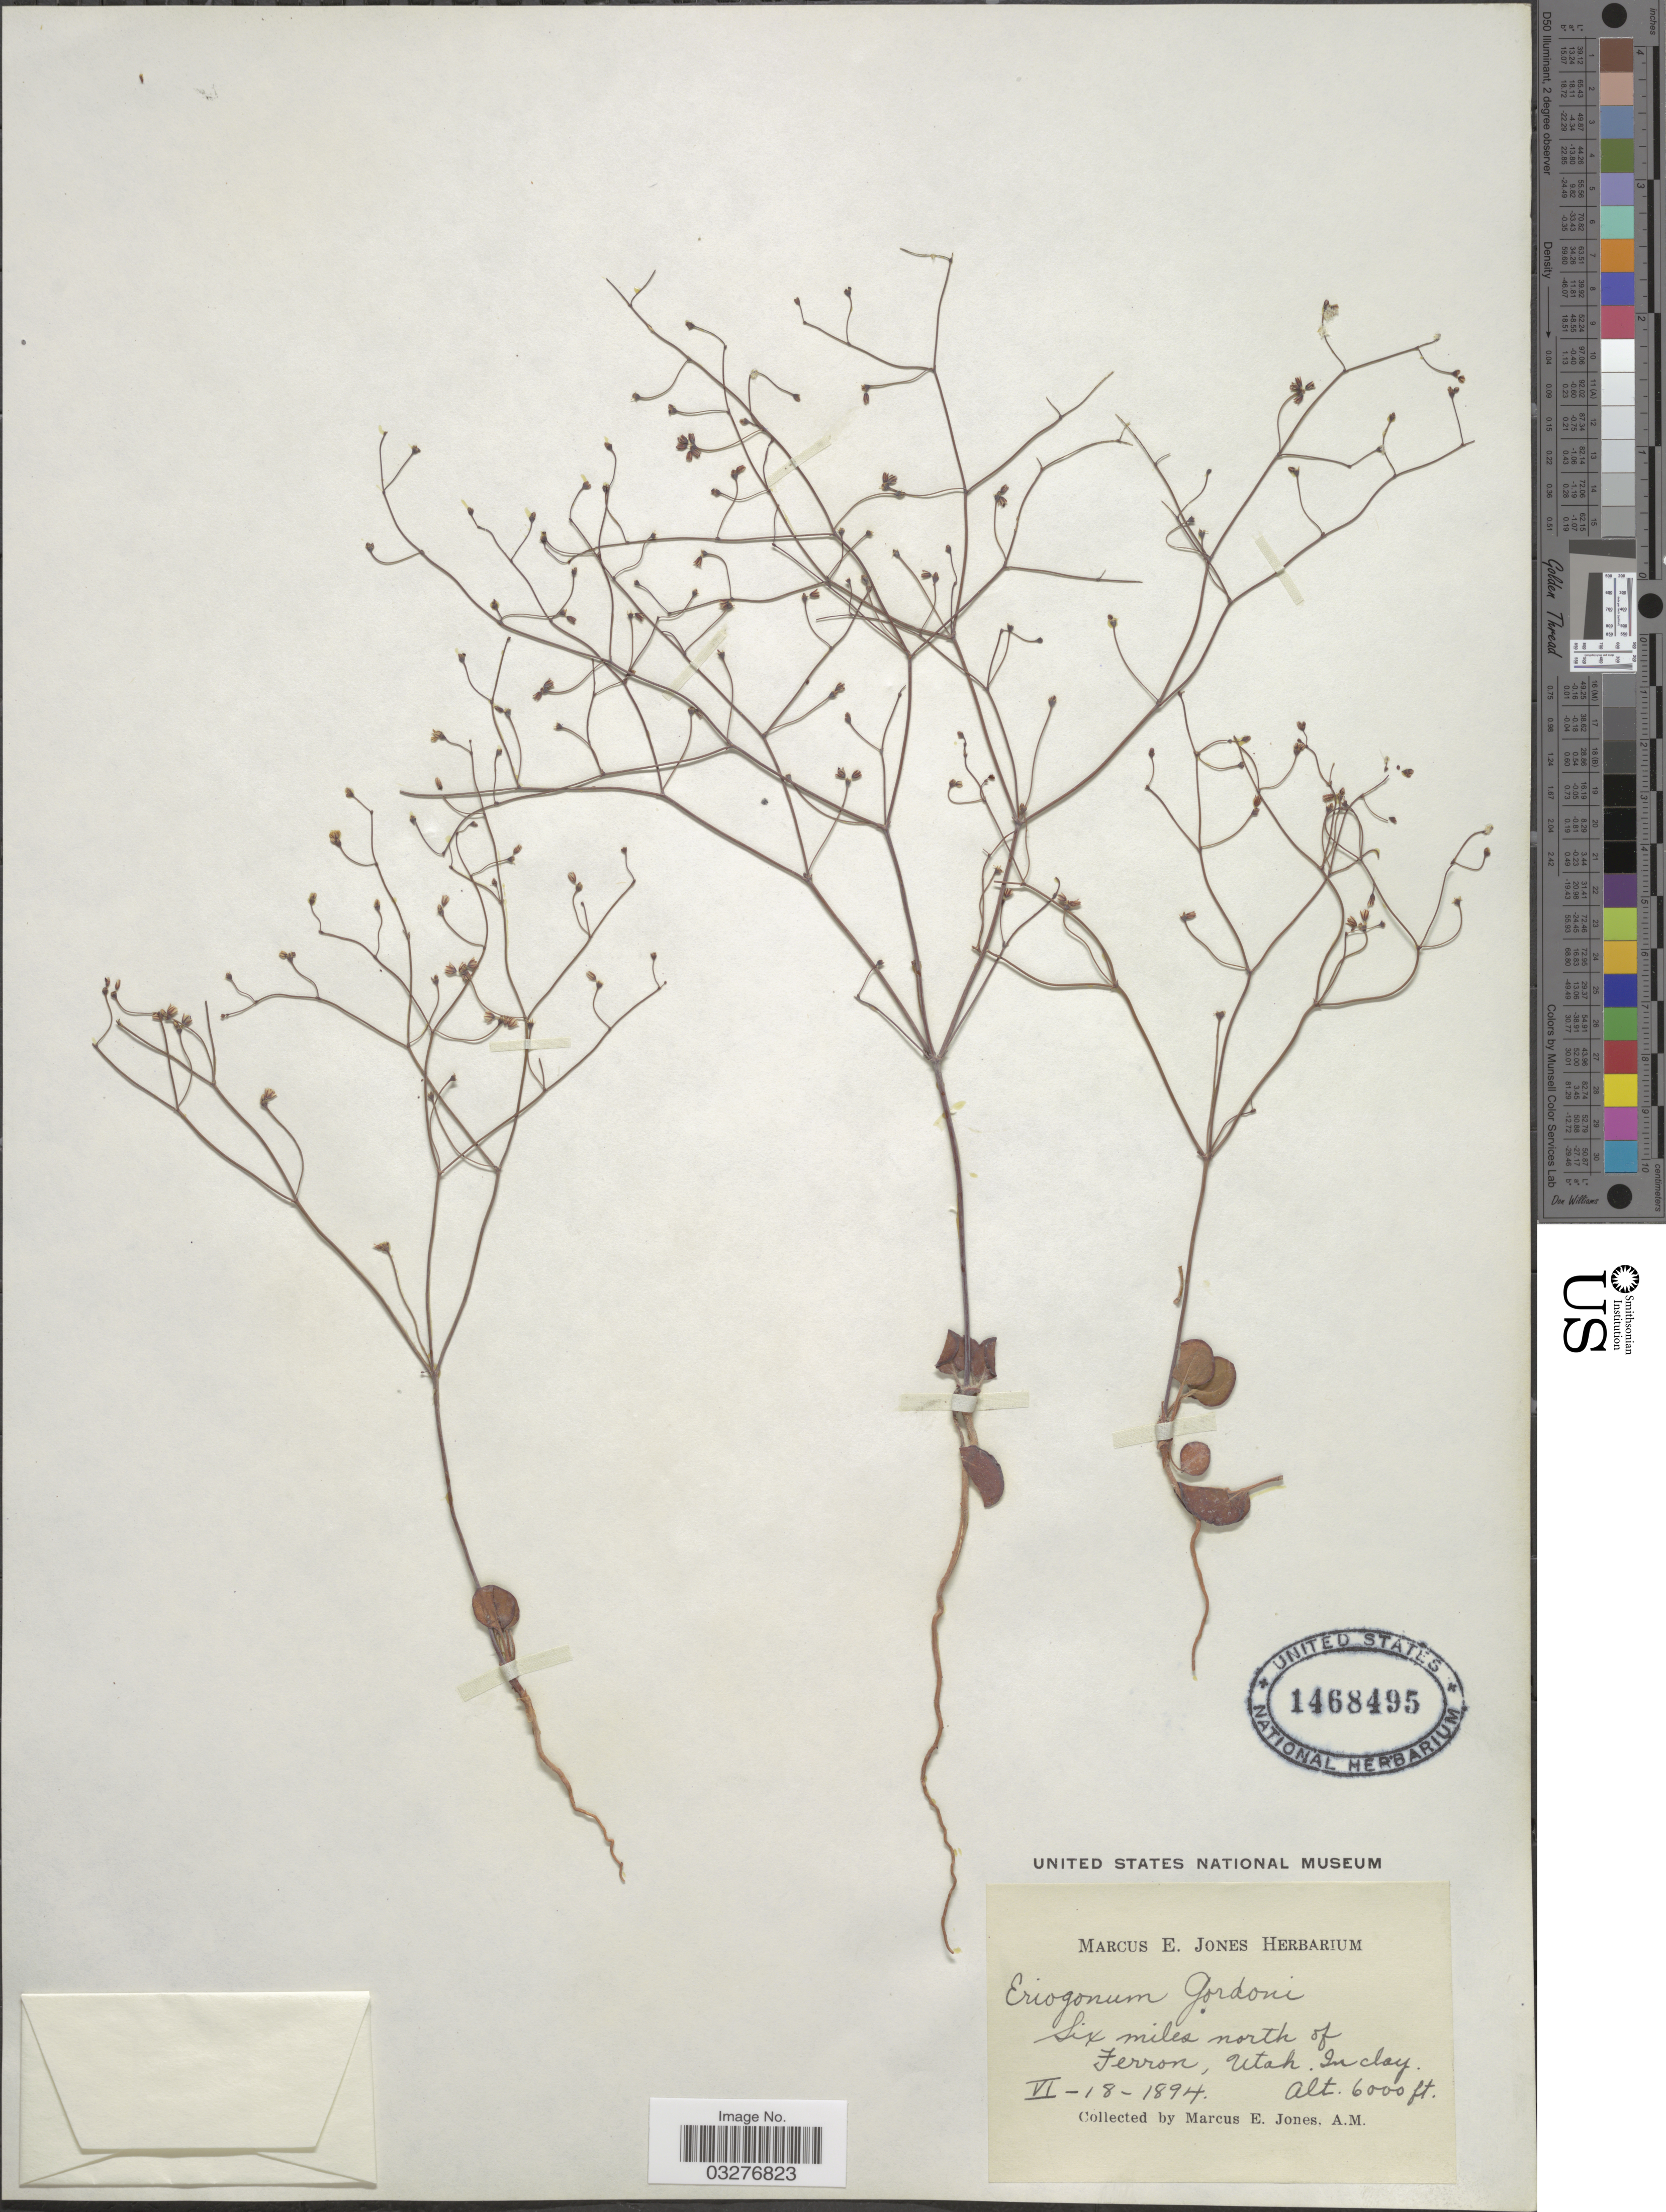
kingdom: Plantae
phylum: Tracheophyta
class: Magnoliopsida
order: Caryophyllales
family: Polygonaceae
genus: Eriogonum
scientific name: Eriogonum gordonii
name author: Benth.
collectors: M. E. Jones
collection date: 1894-06-18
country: United States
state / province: Utah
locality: Six miles north of Ferron.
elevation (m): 1829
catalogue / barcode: US 1468495